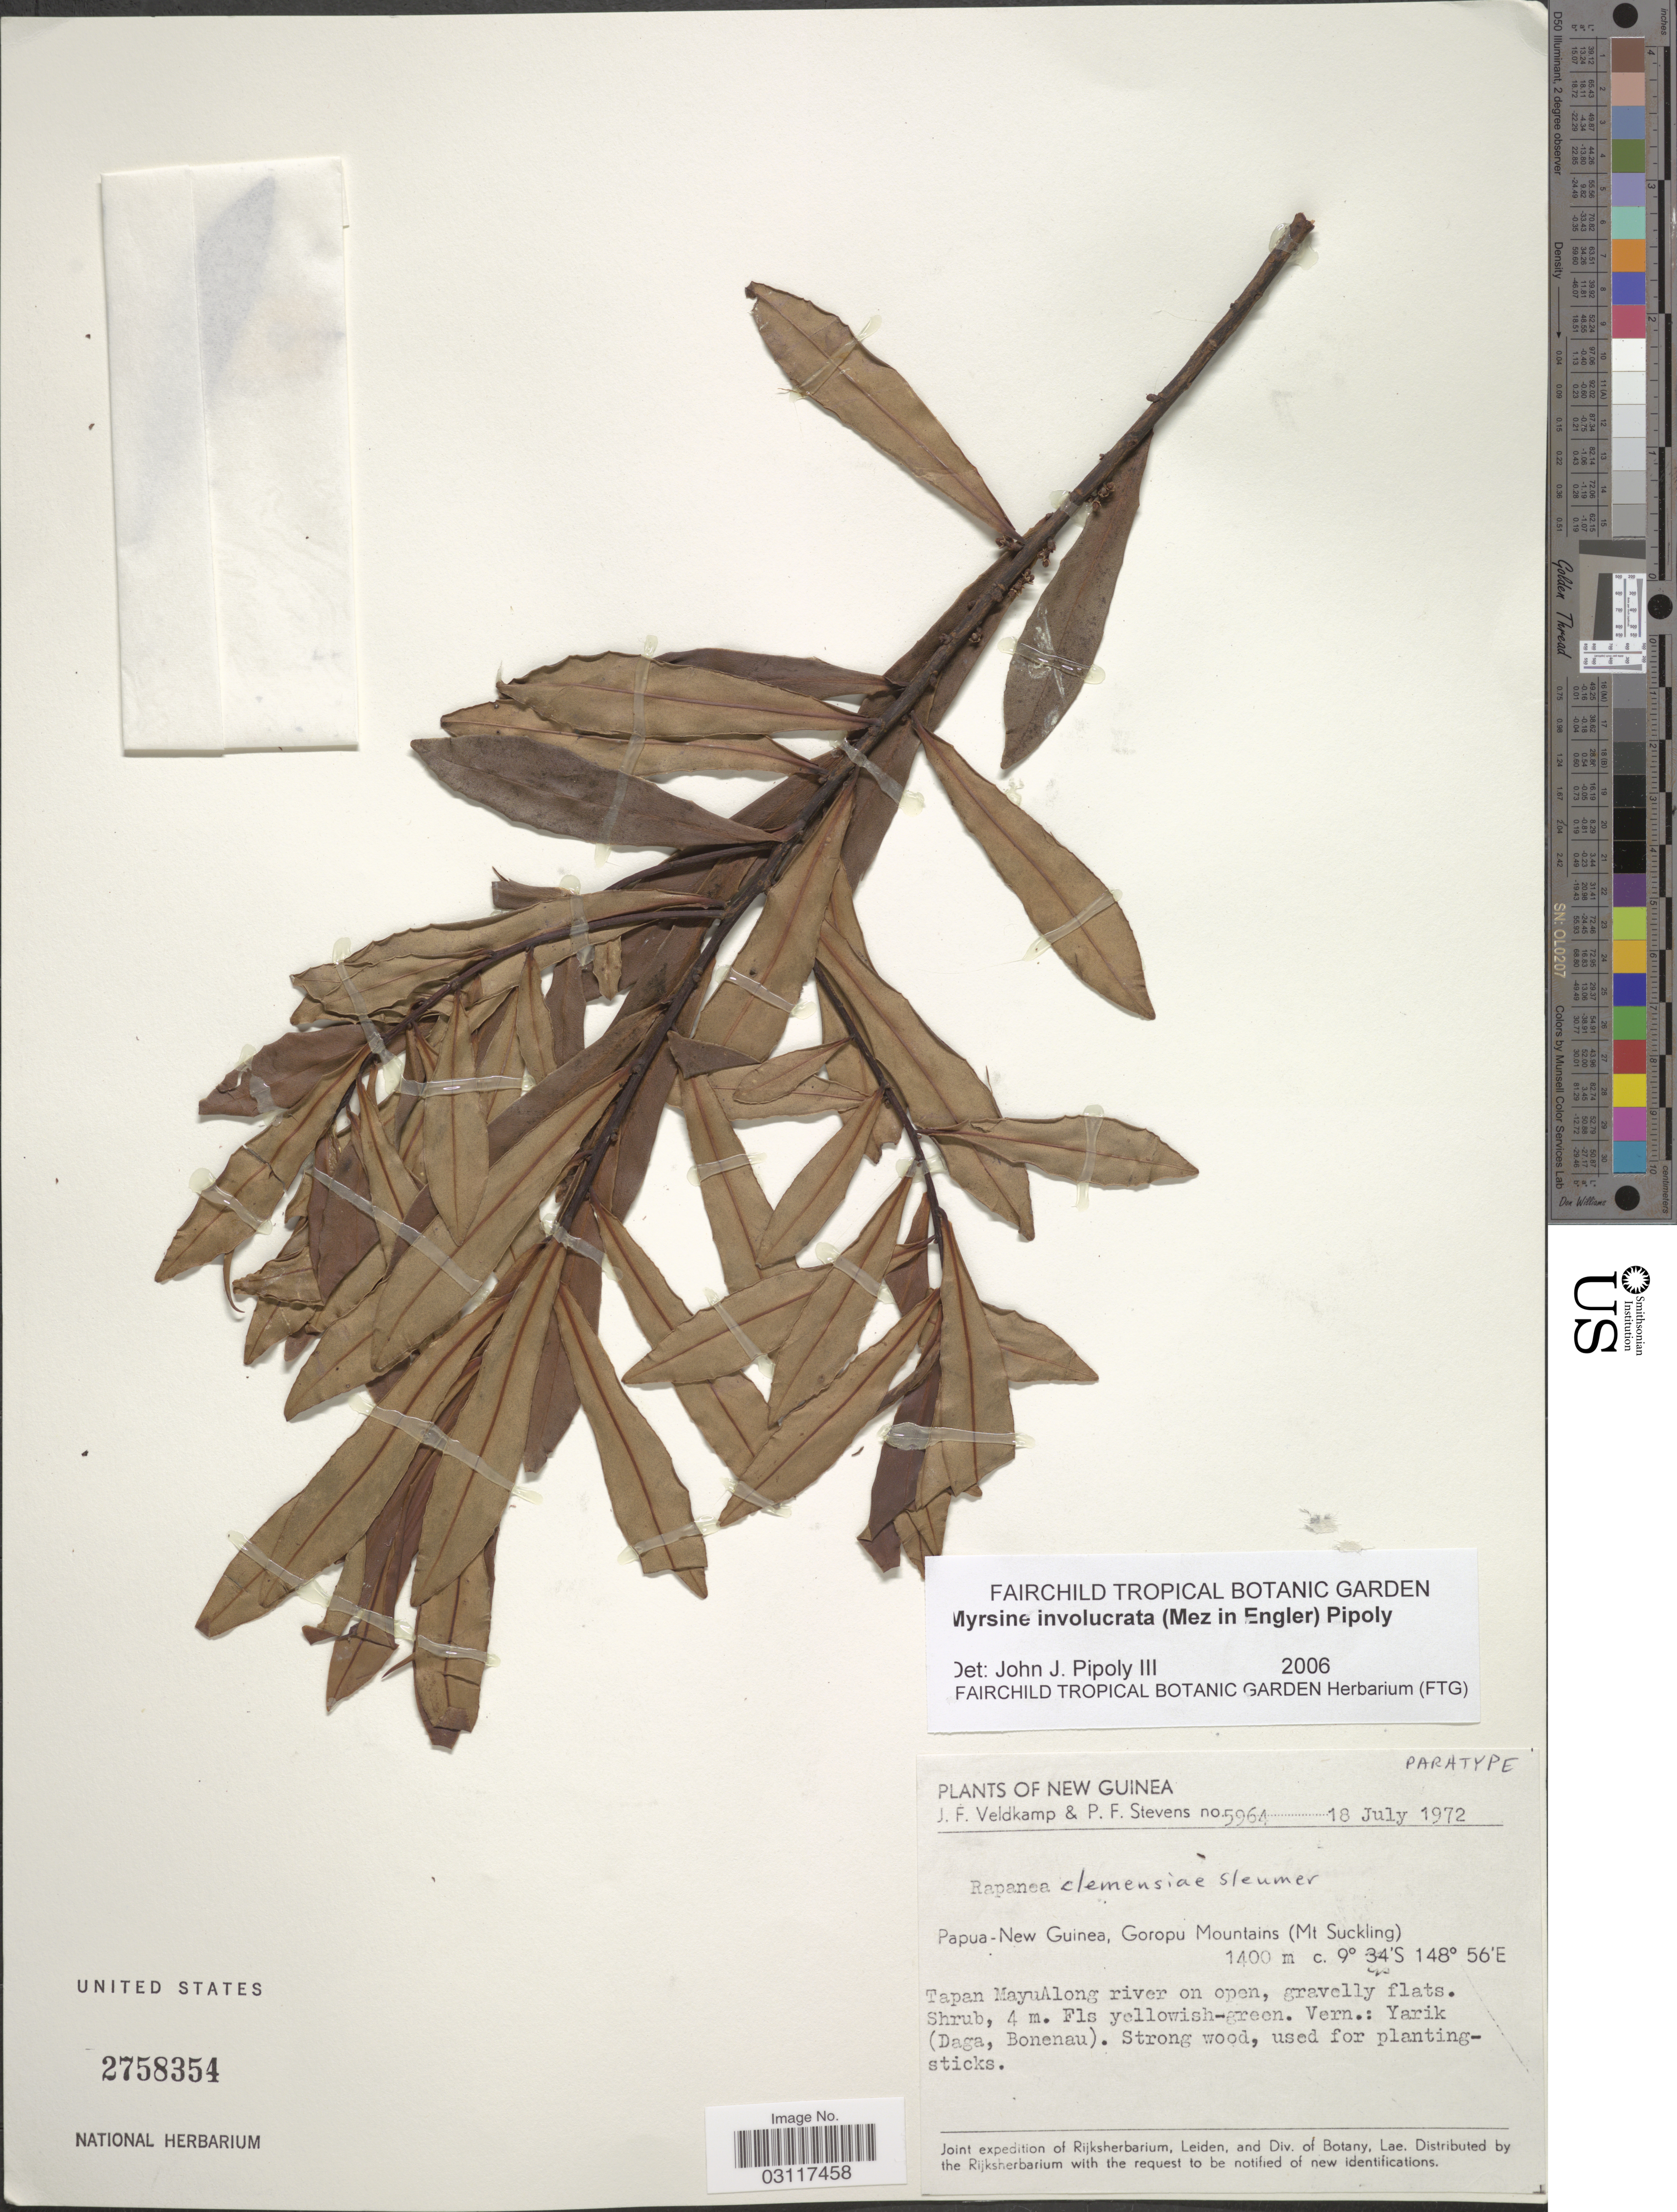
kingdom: Plantae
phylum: Tracheophyta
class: Magnoliopsida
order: Ericales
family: Primulaceae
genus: Myrsine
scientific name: Myrsine involucrata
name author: (Mez) Pipoly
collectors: J. F. Veldkamp & P. F. Stevens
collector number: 5964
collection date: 1972-07-18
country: Papua New Guinea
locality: New Guinea, Goropu Mountains ( Mt Suckling), Tapan Mayu, Along river on open.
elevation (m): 1400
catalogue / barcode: US 2758354